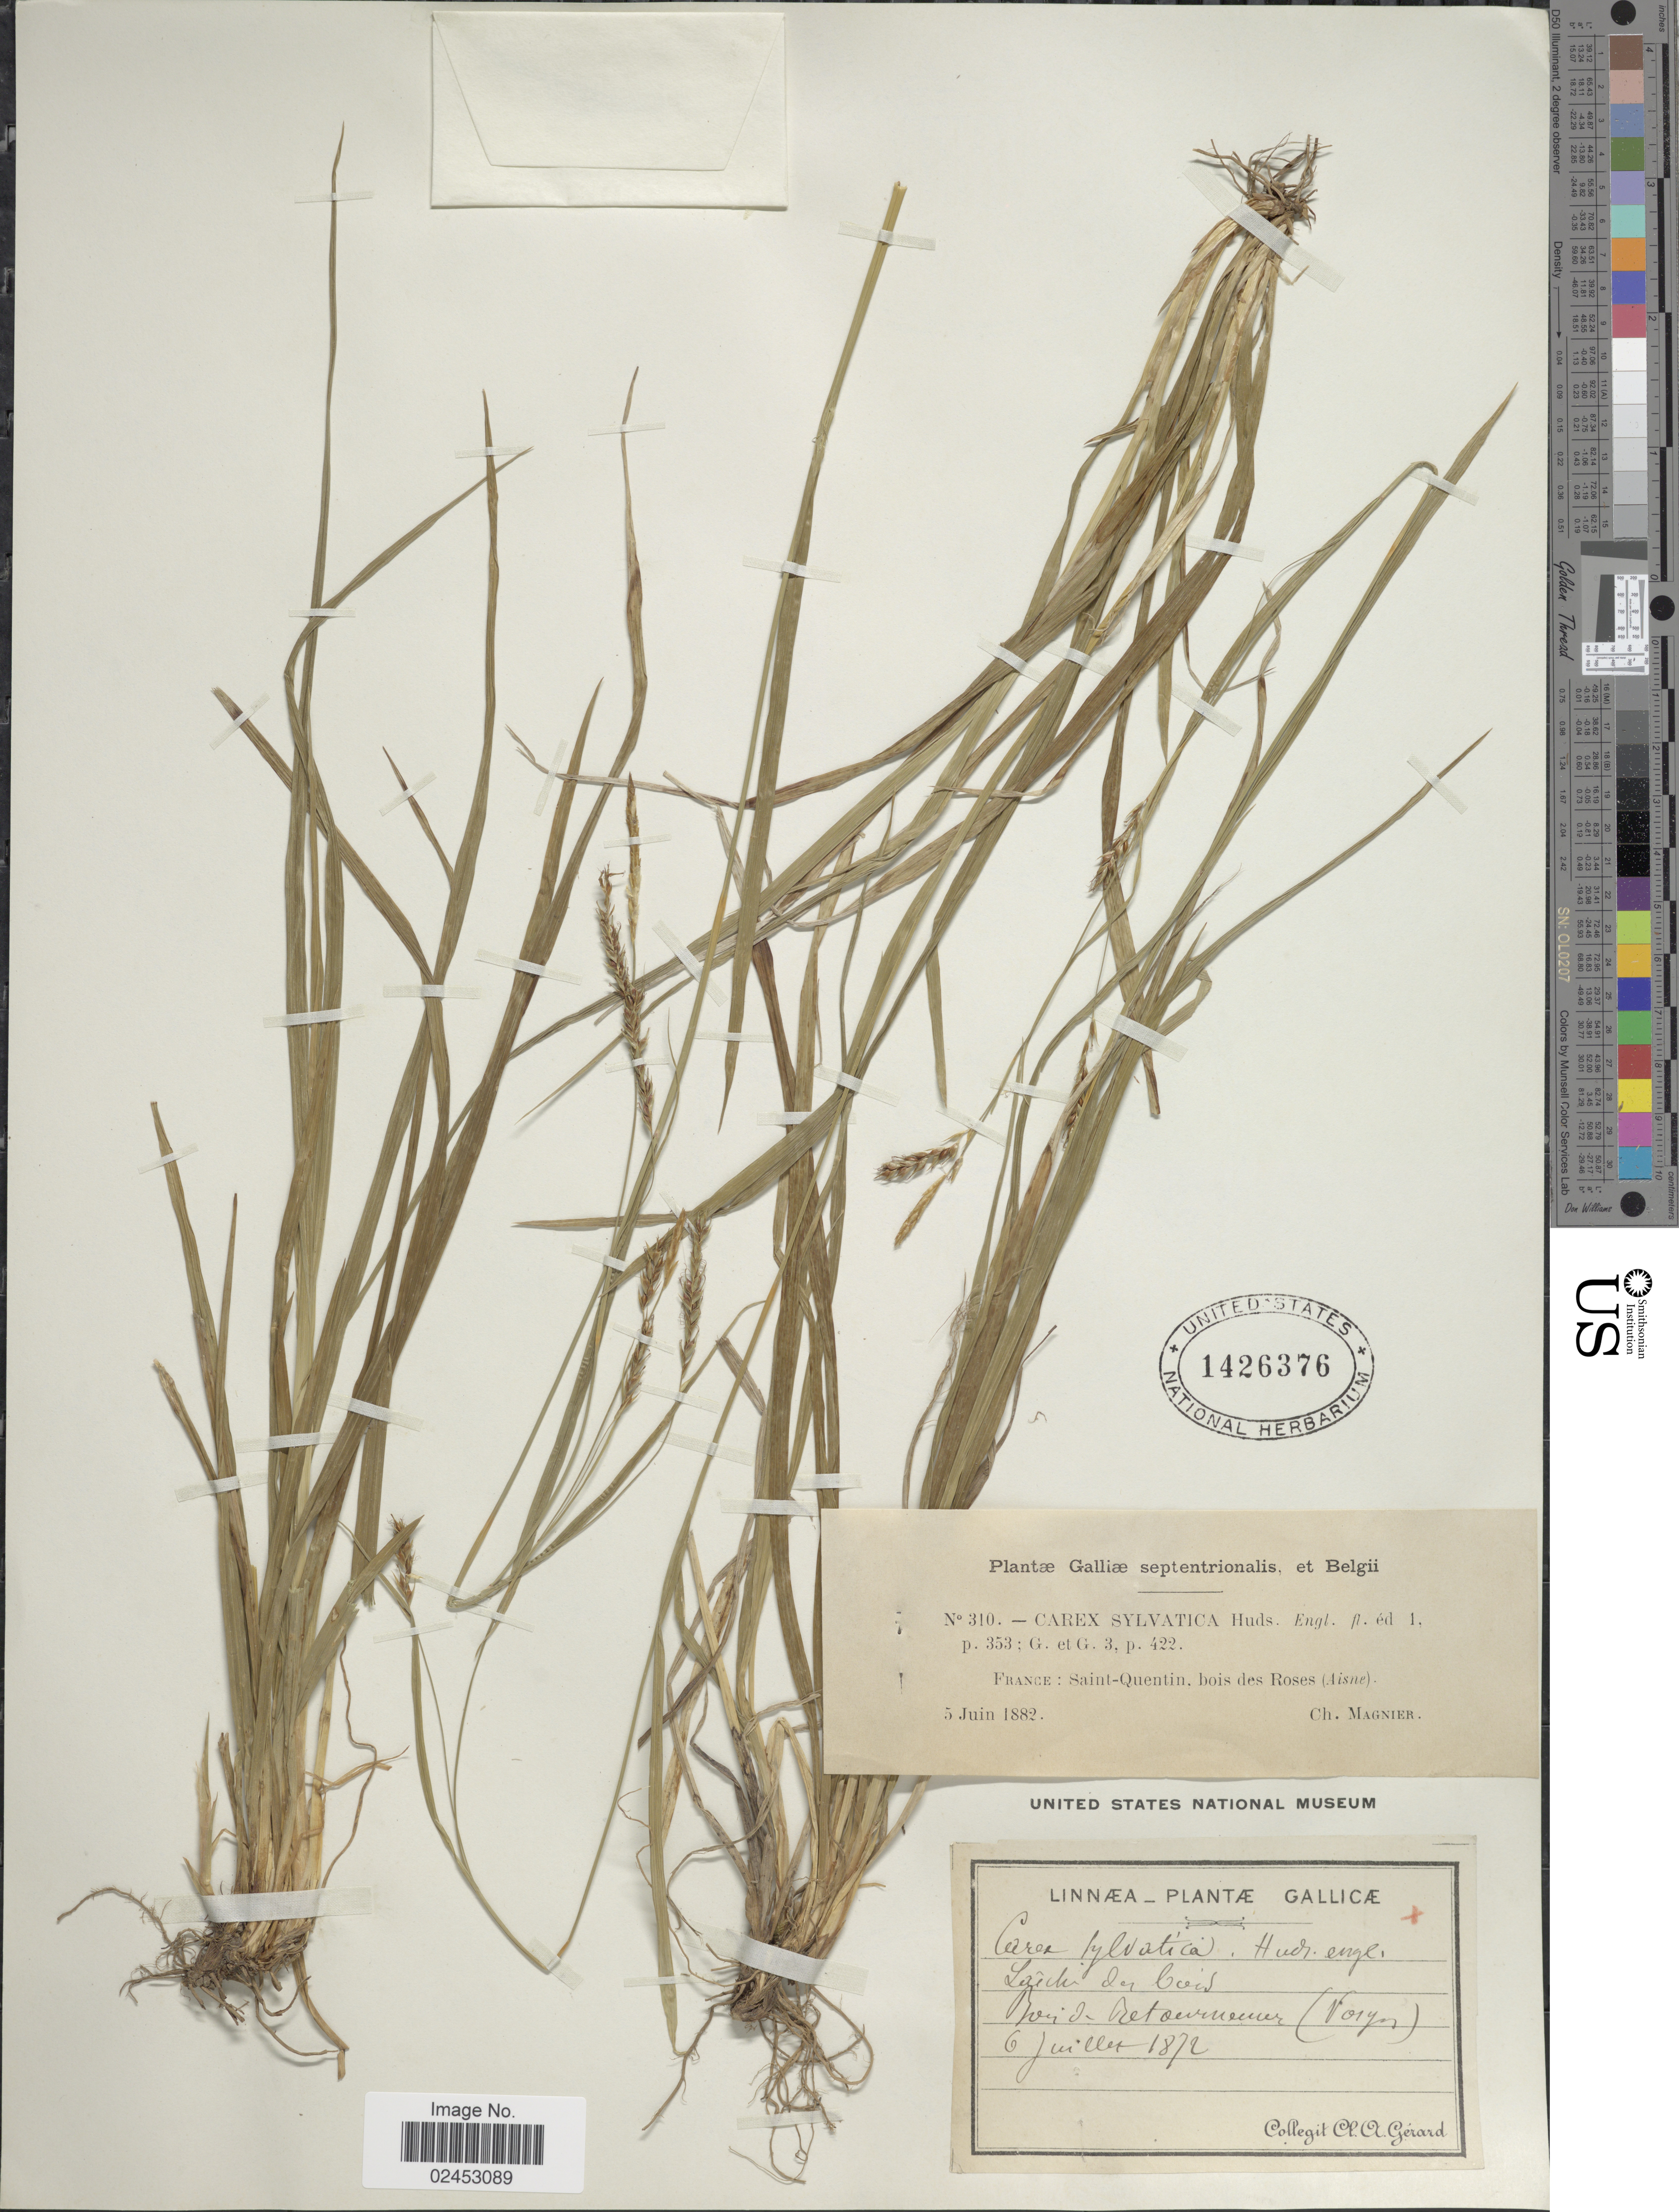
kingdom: Plantae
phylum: Tracheophyta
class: Liliopsida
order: Poales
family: Cyperaceae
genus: Carex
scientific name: Carex sylvatica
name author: Huds.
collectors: C. Magnier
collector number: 310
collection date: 1882-06-05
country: France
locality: Galliae septentrionalis, Saint-Quentin, bois des Roses (Aisne).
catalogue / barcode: US 1426376-2